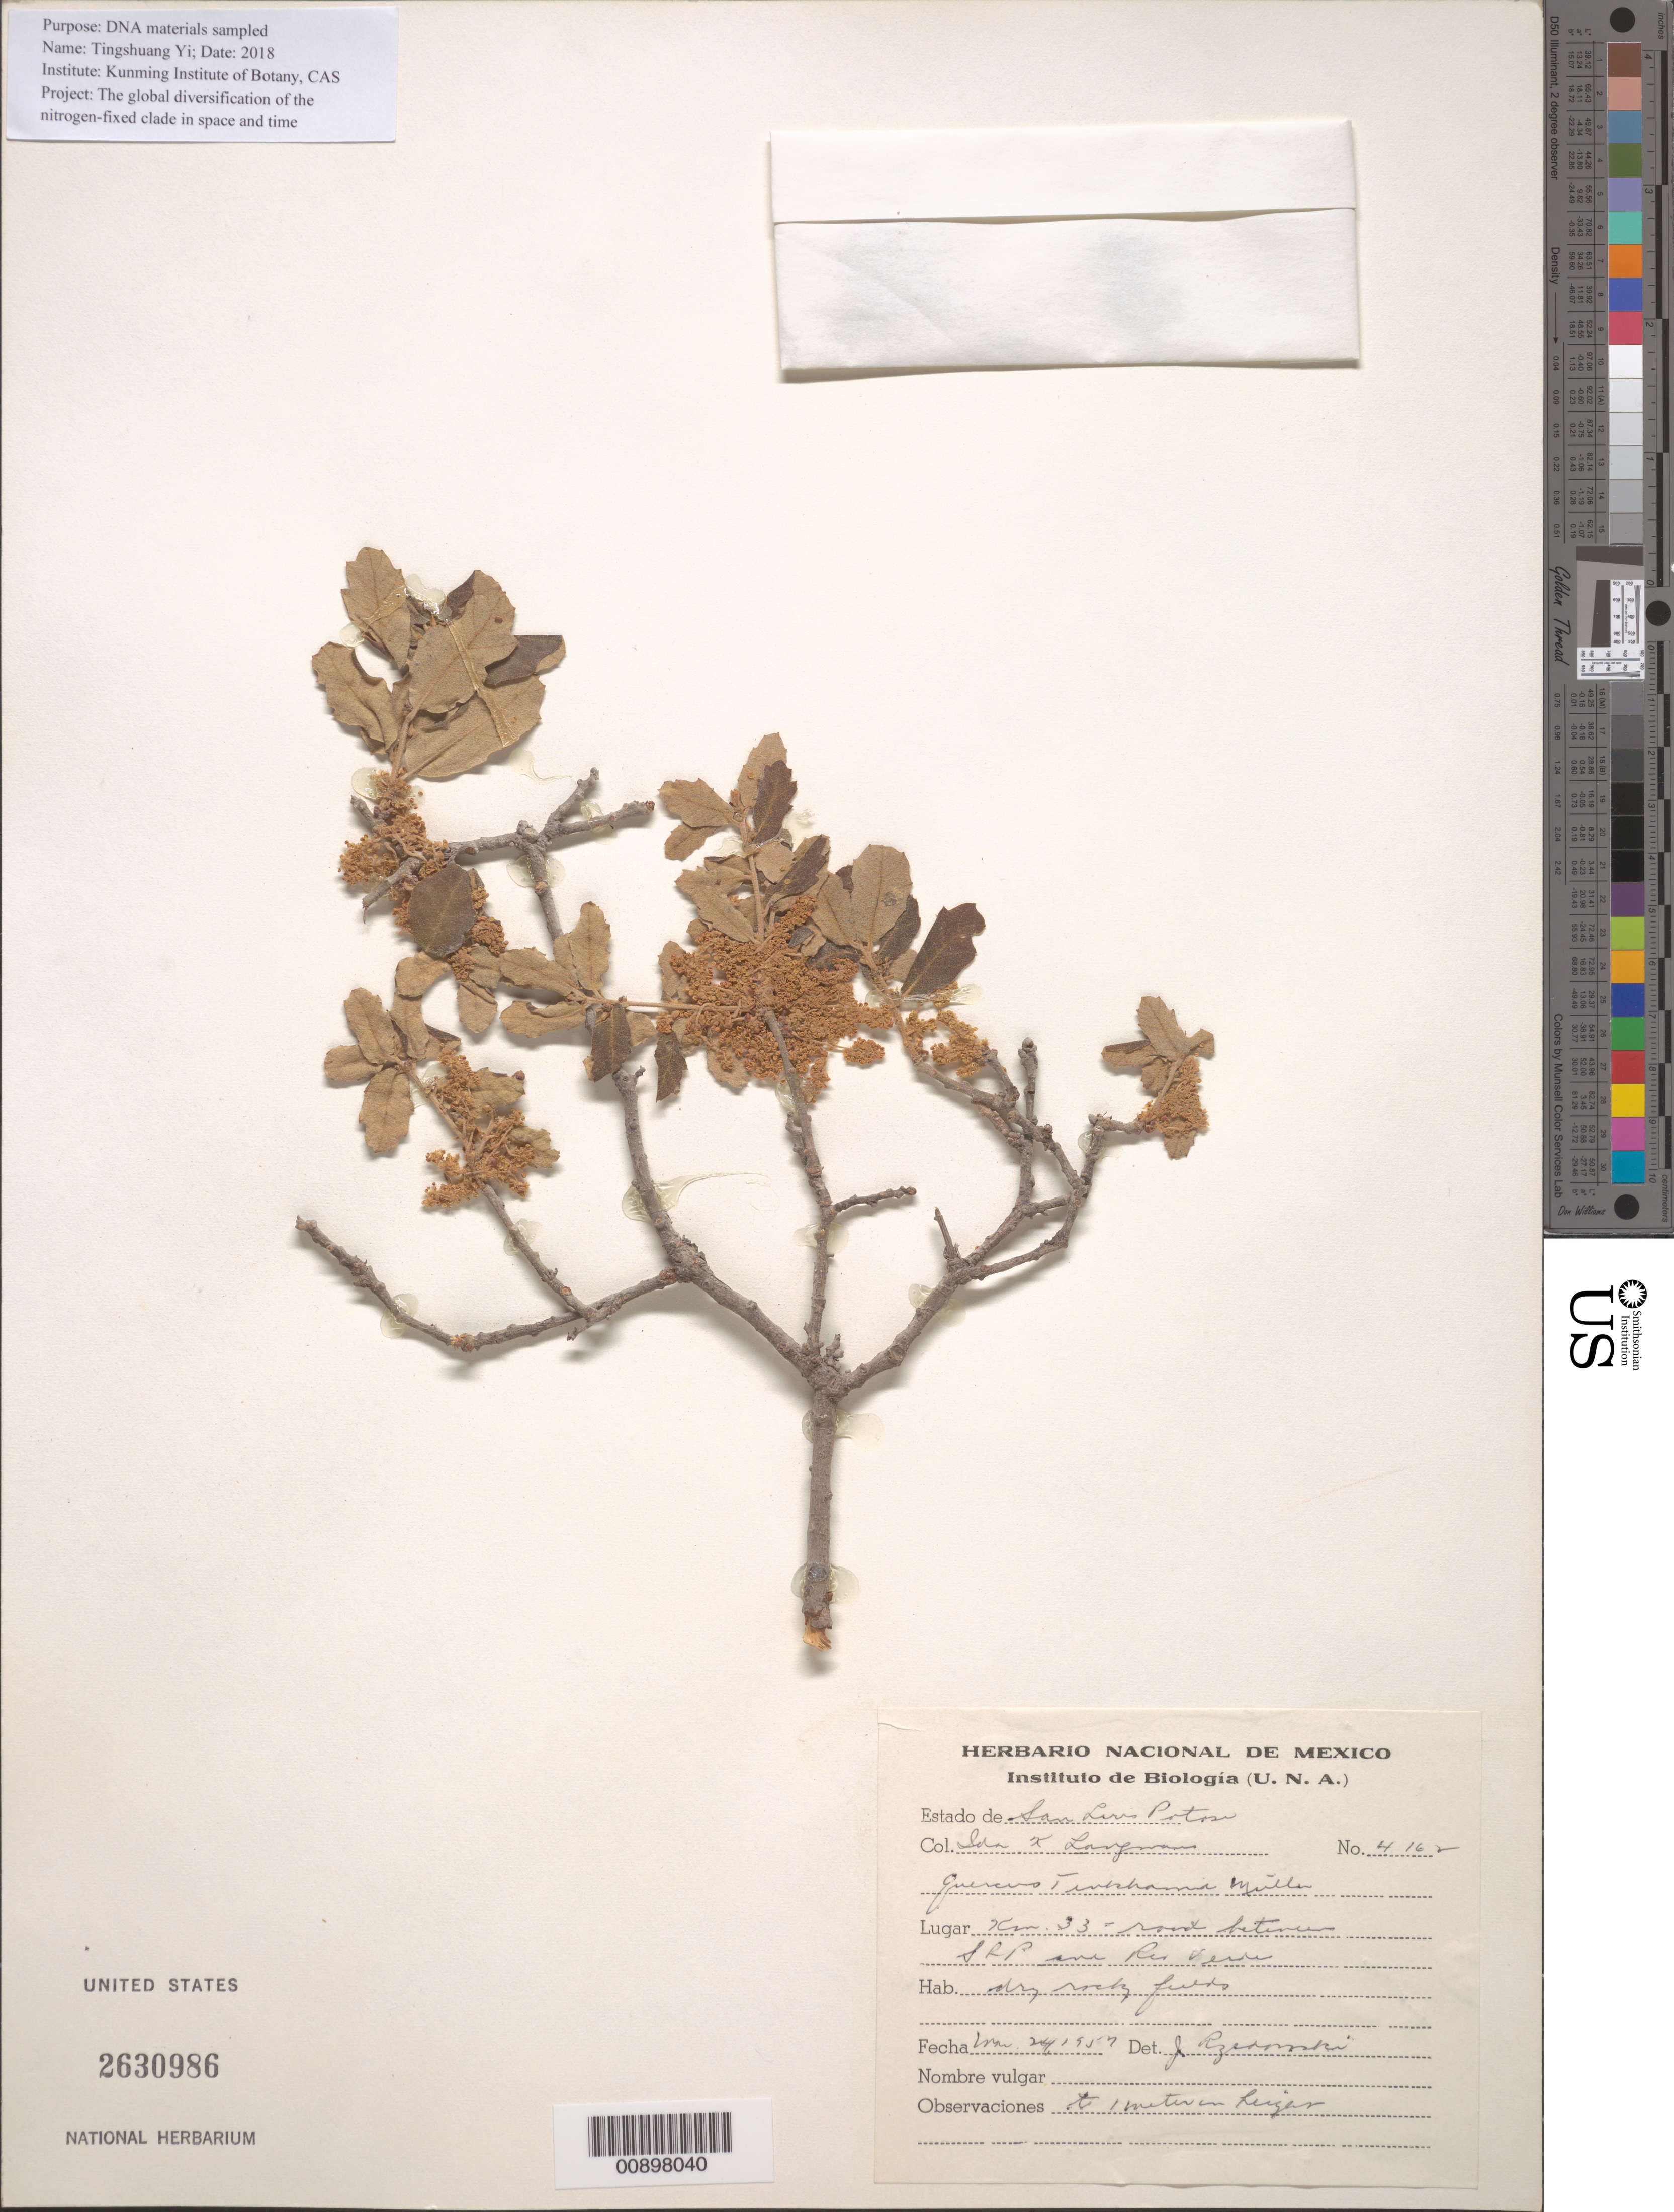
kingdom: Plantae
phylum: Tracheophyta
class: Magnoliopsida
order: Fagales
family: Fagaceae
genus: Quercus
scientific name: Quercus tinkhamii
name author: C.H. Mull.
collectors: I. K. Langman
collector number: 4162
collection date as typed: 14 Mar 1957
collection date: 1957-03-14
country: Mexico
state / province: San Luis Potosí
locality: Km 33 - route between San Luis Potosí and Río Verde.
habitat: Dry rocky fields.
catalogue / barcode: US 2630986